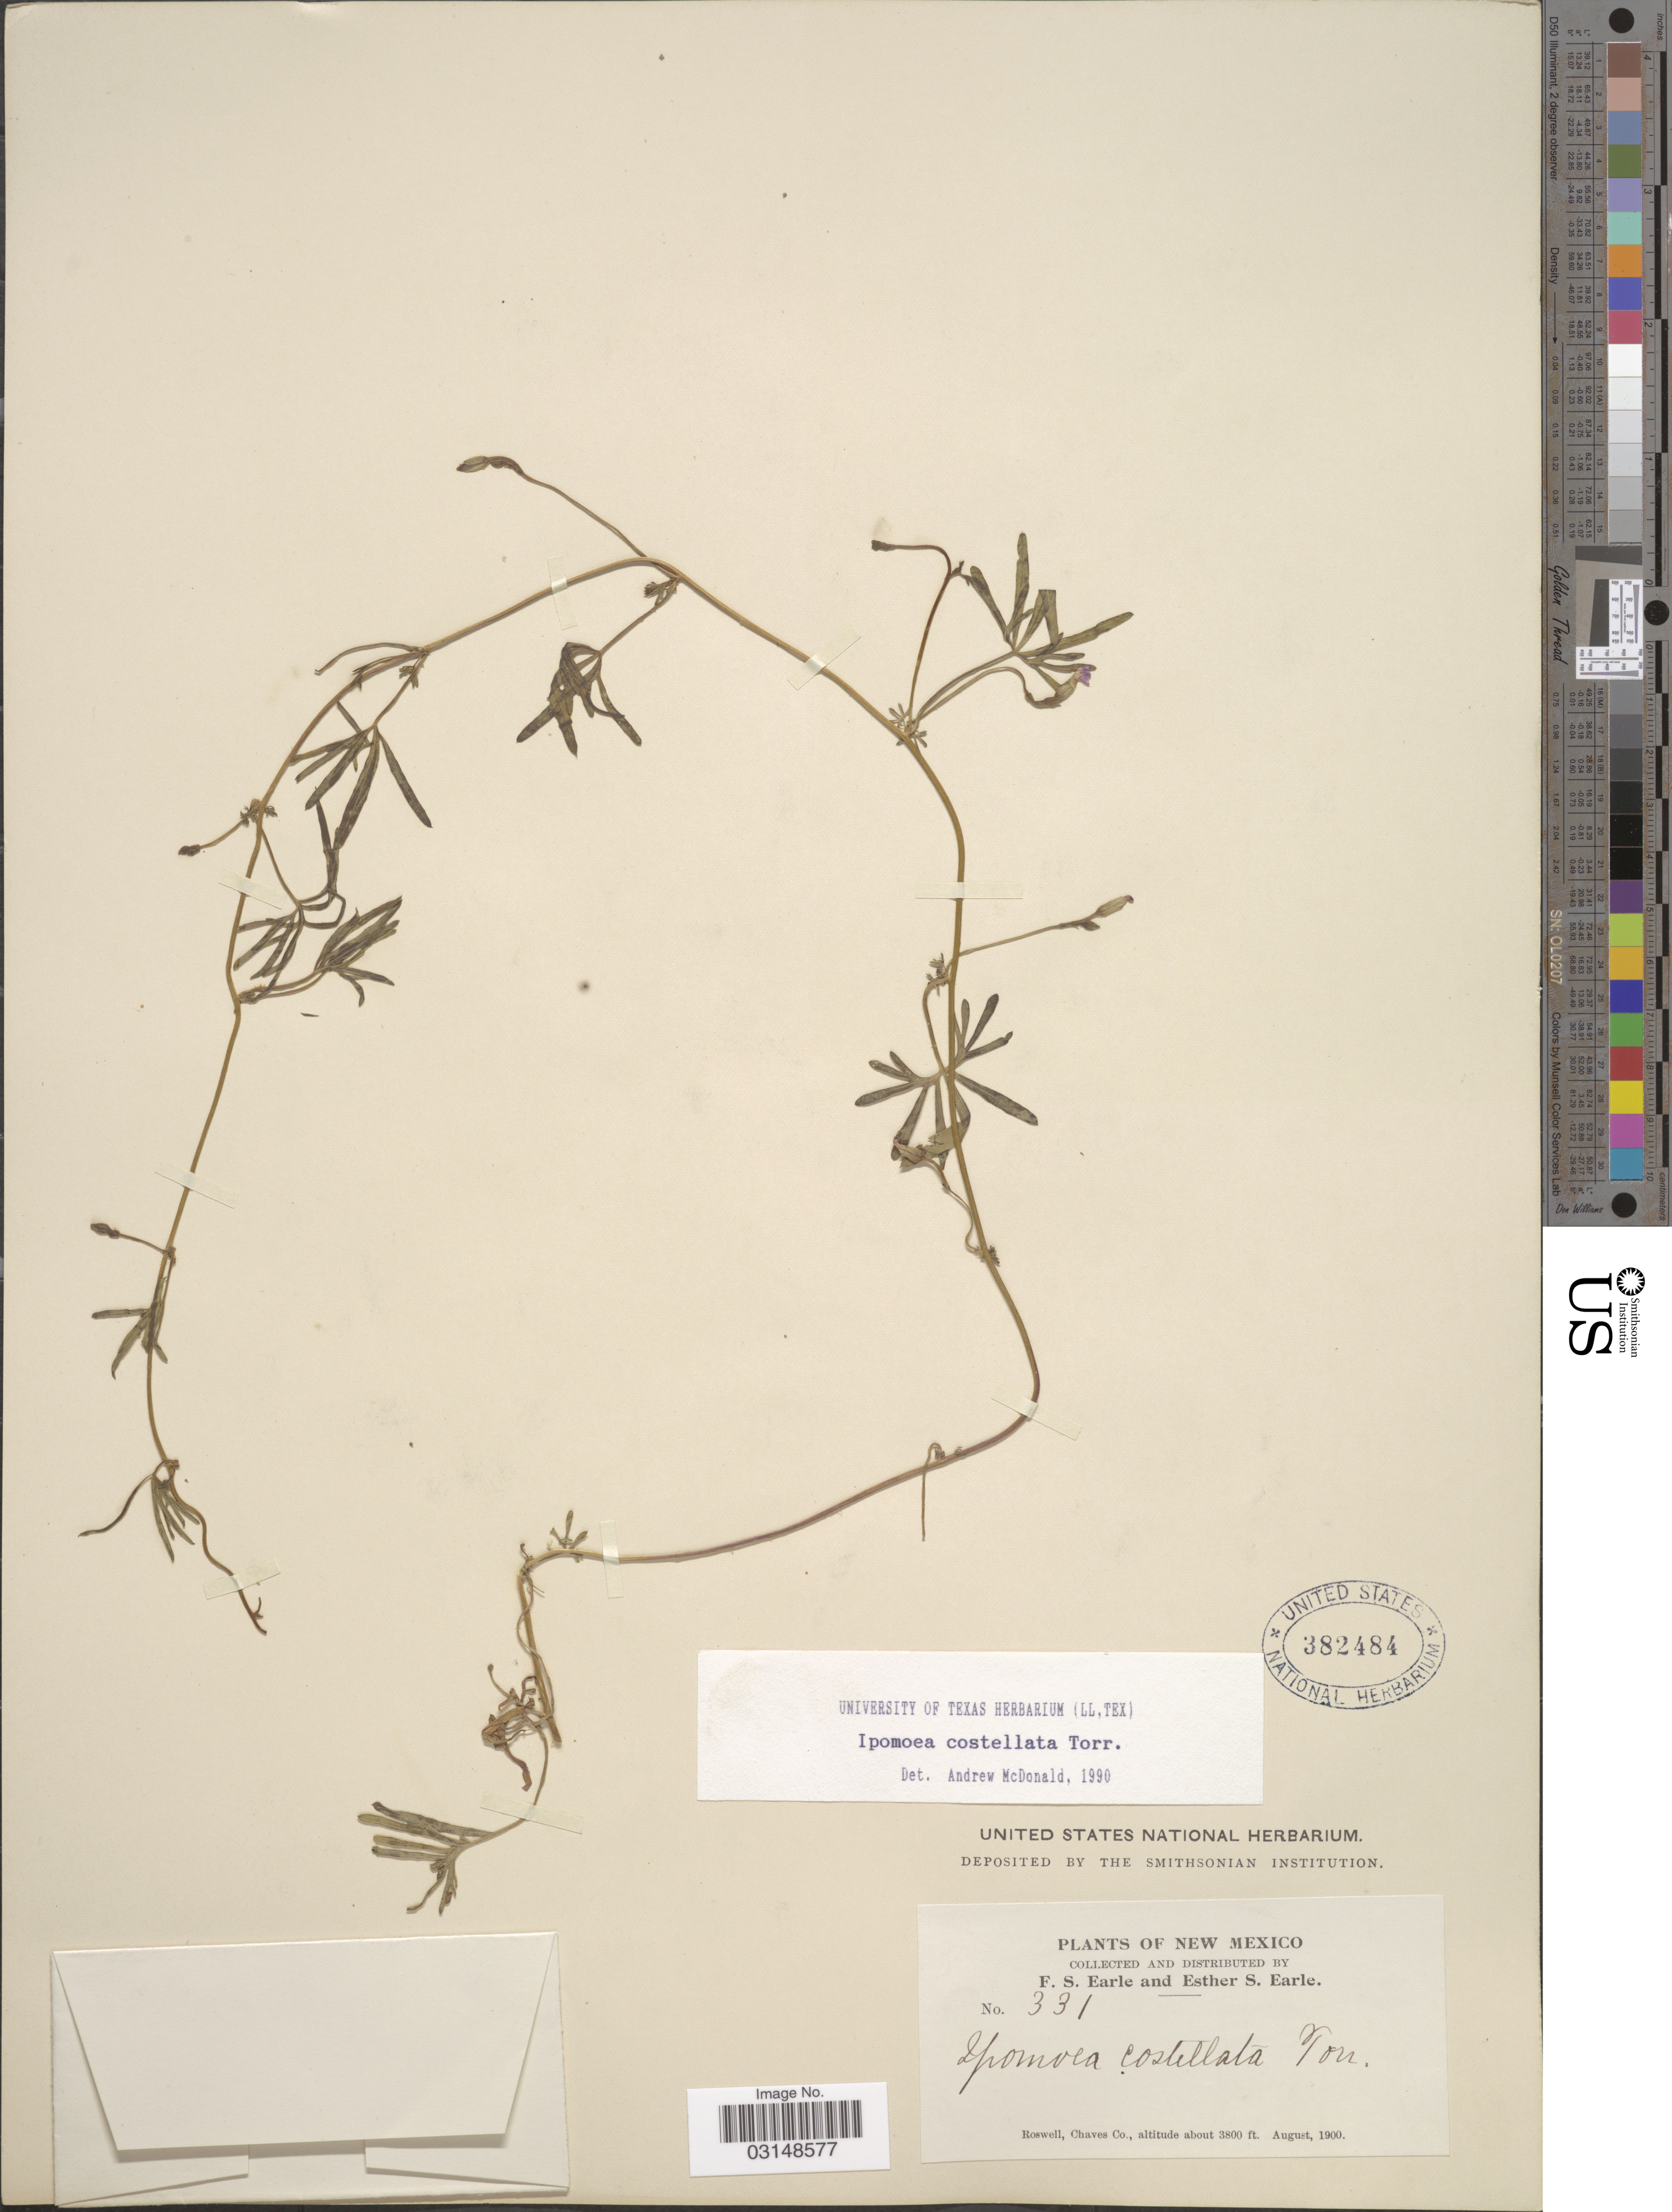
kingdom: Plantae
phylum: Tracheophyta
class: Magnoliopsida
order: Solanales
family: Convolvulaceae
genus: Ipomoea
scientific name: Ipomoea costellata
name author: Torr.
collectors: F. S. Earle & E. S. Earle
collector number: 331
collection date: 1900-08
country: United States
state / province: New Mexico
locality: Roswell, Chaves Co.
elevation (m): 1158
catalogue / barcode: US 382484